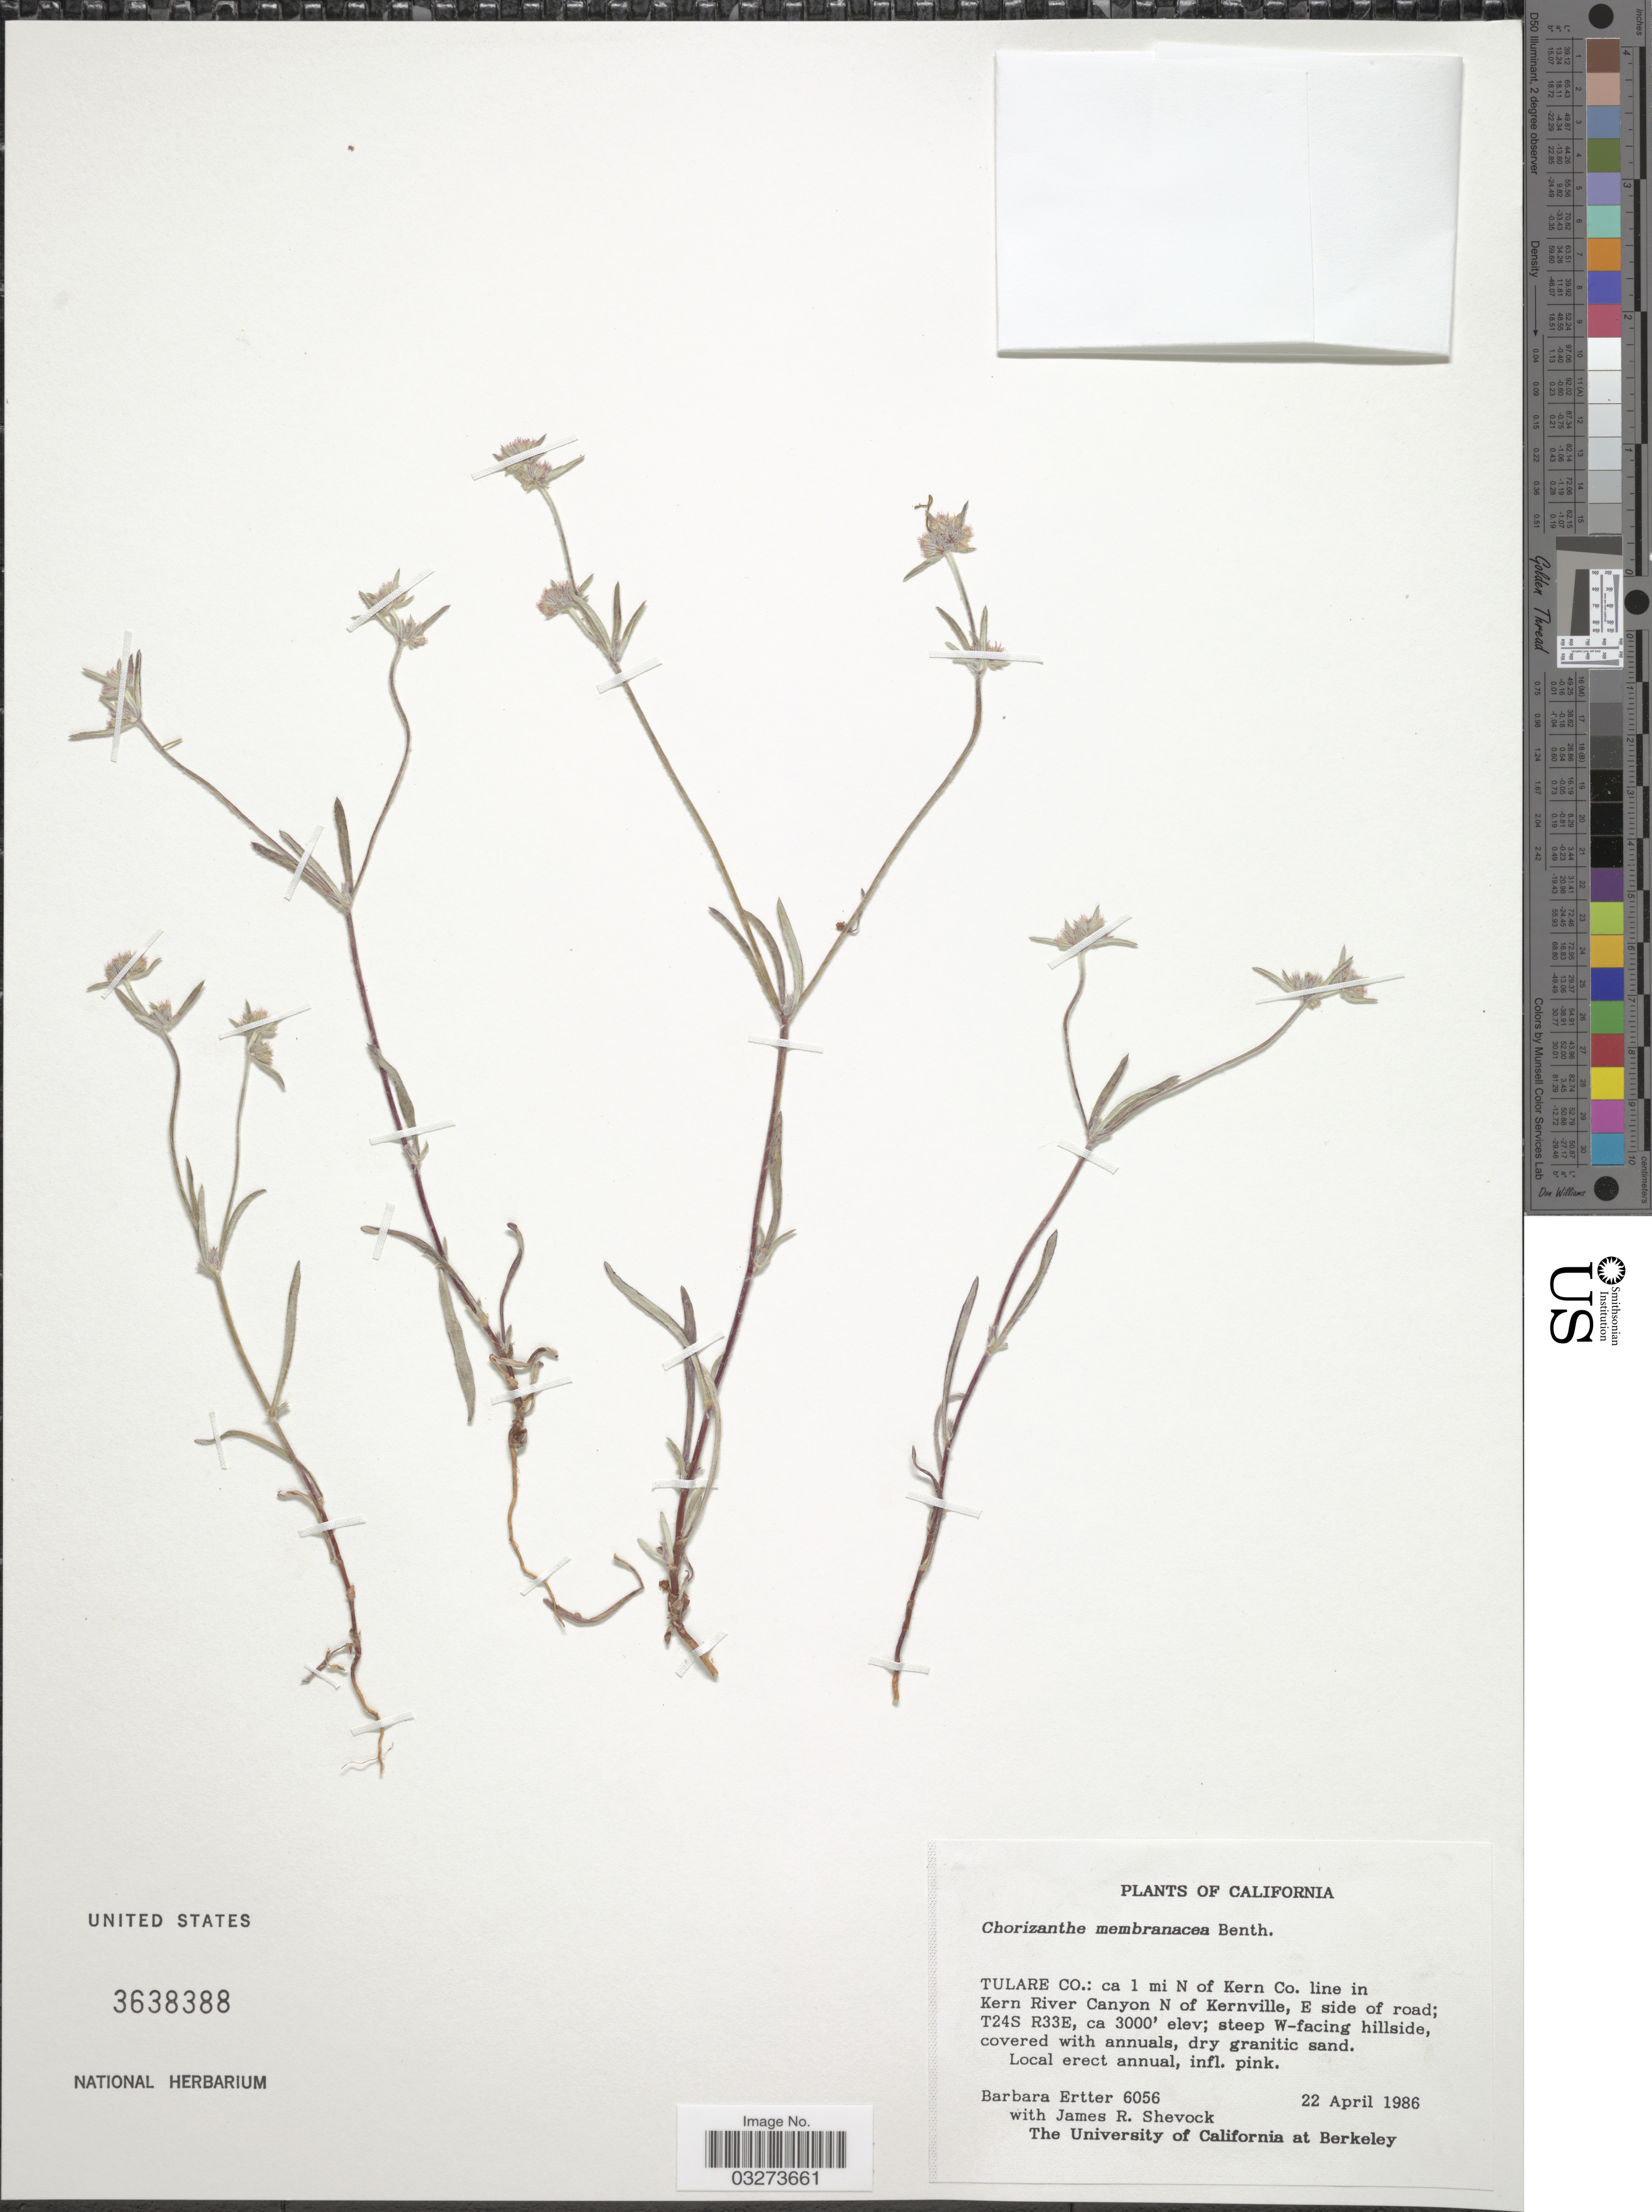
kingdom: Plantae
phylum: Tracheophyta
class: Magnoliopsida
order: Caryophyllales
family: Polygonaceae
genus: Chorizanthe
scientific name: Chorizanthe membranacea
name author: Benth.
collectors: B. Ertter & J. R. Shevock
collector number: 6056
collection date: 1986-04-22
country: United States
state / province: California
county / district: Tulare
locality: Tulare Co.: ca 1 mi N of Kern Co. line in Kern River Canyon N of Kernville, E side of road; T24S R33E.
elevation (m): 914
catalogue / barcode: US 3638388